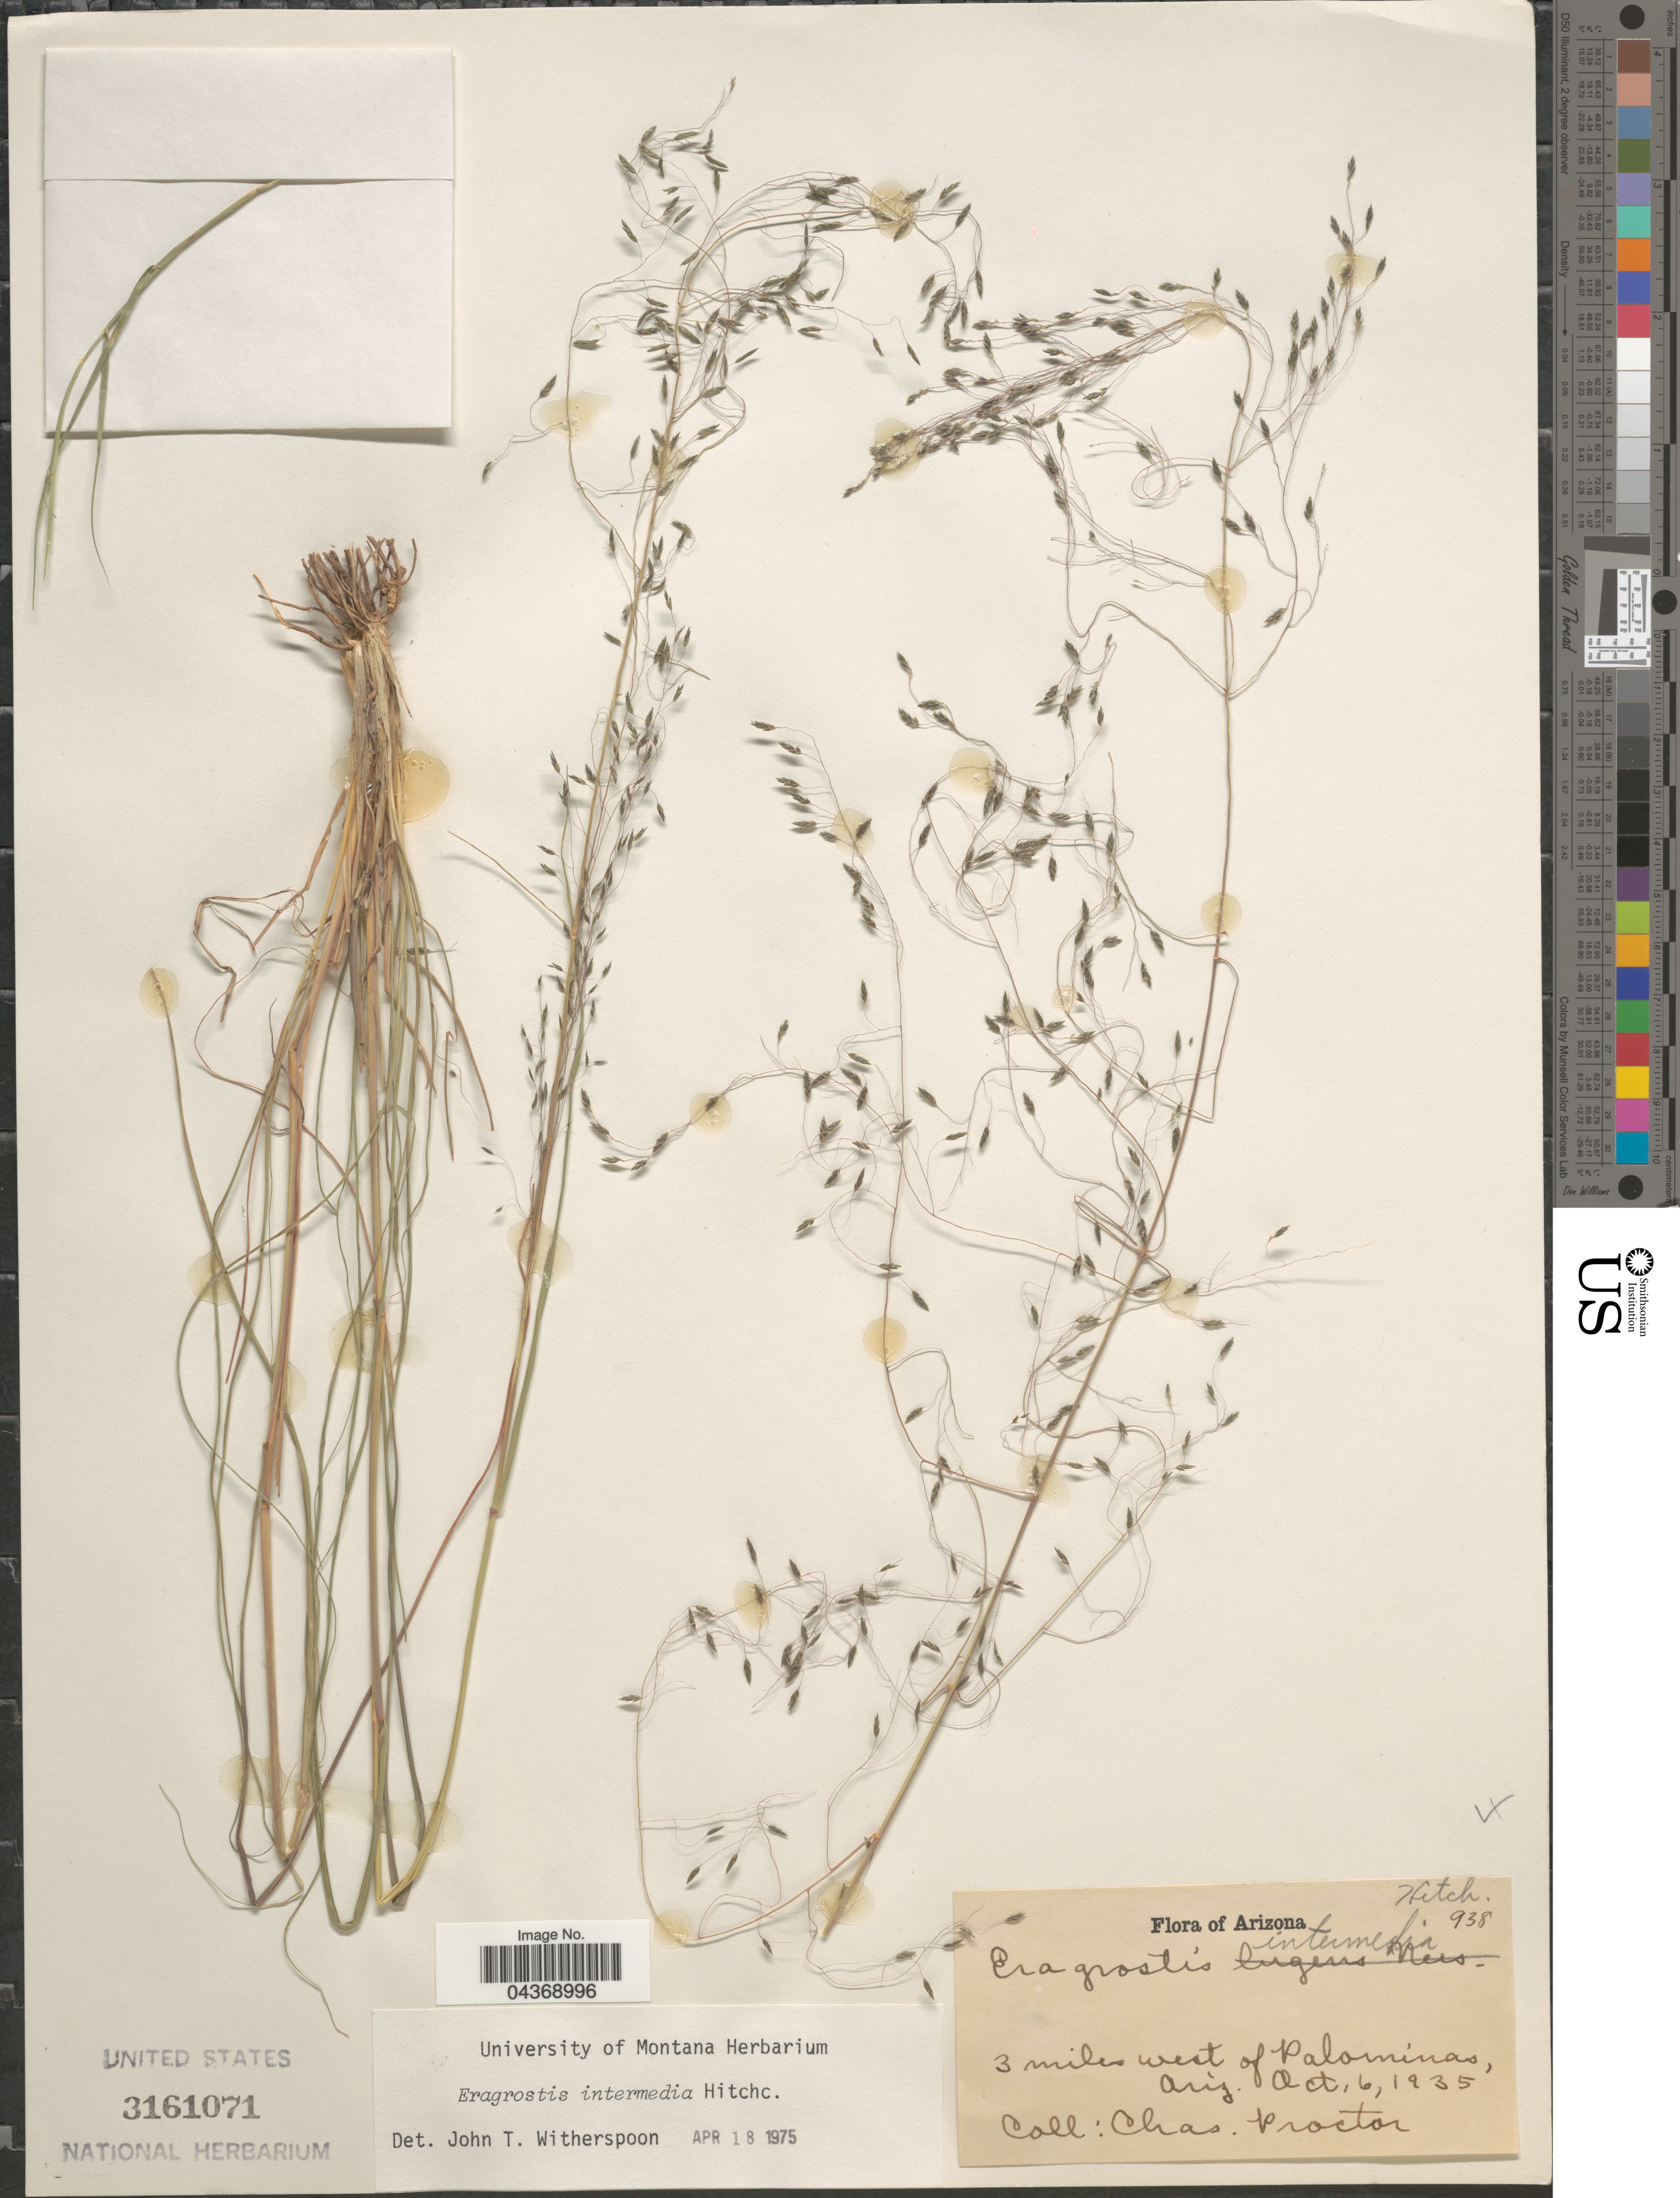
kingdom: Plantae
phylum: Tracheophyta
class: Liliopsida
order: Poales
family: Poaceae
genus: Eragrostis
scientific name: Eragrostis intermedia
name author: Hitchc.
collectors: C. Proctor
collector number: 938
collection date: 1935-10-06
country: United States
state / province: Arizona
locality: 3 miles west of Palominas.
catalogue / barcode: US 3161071